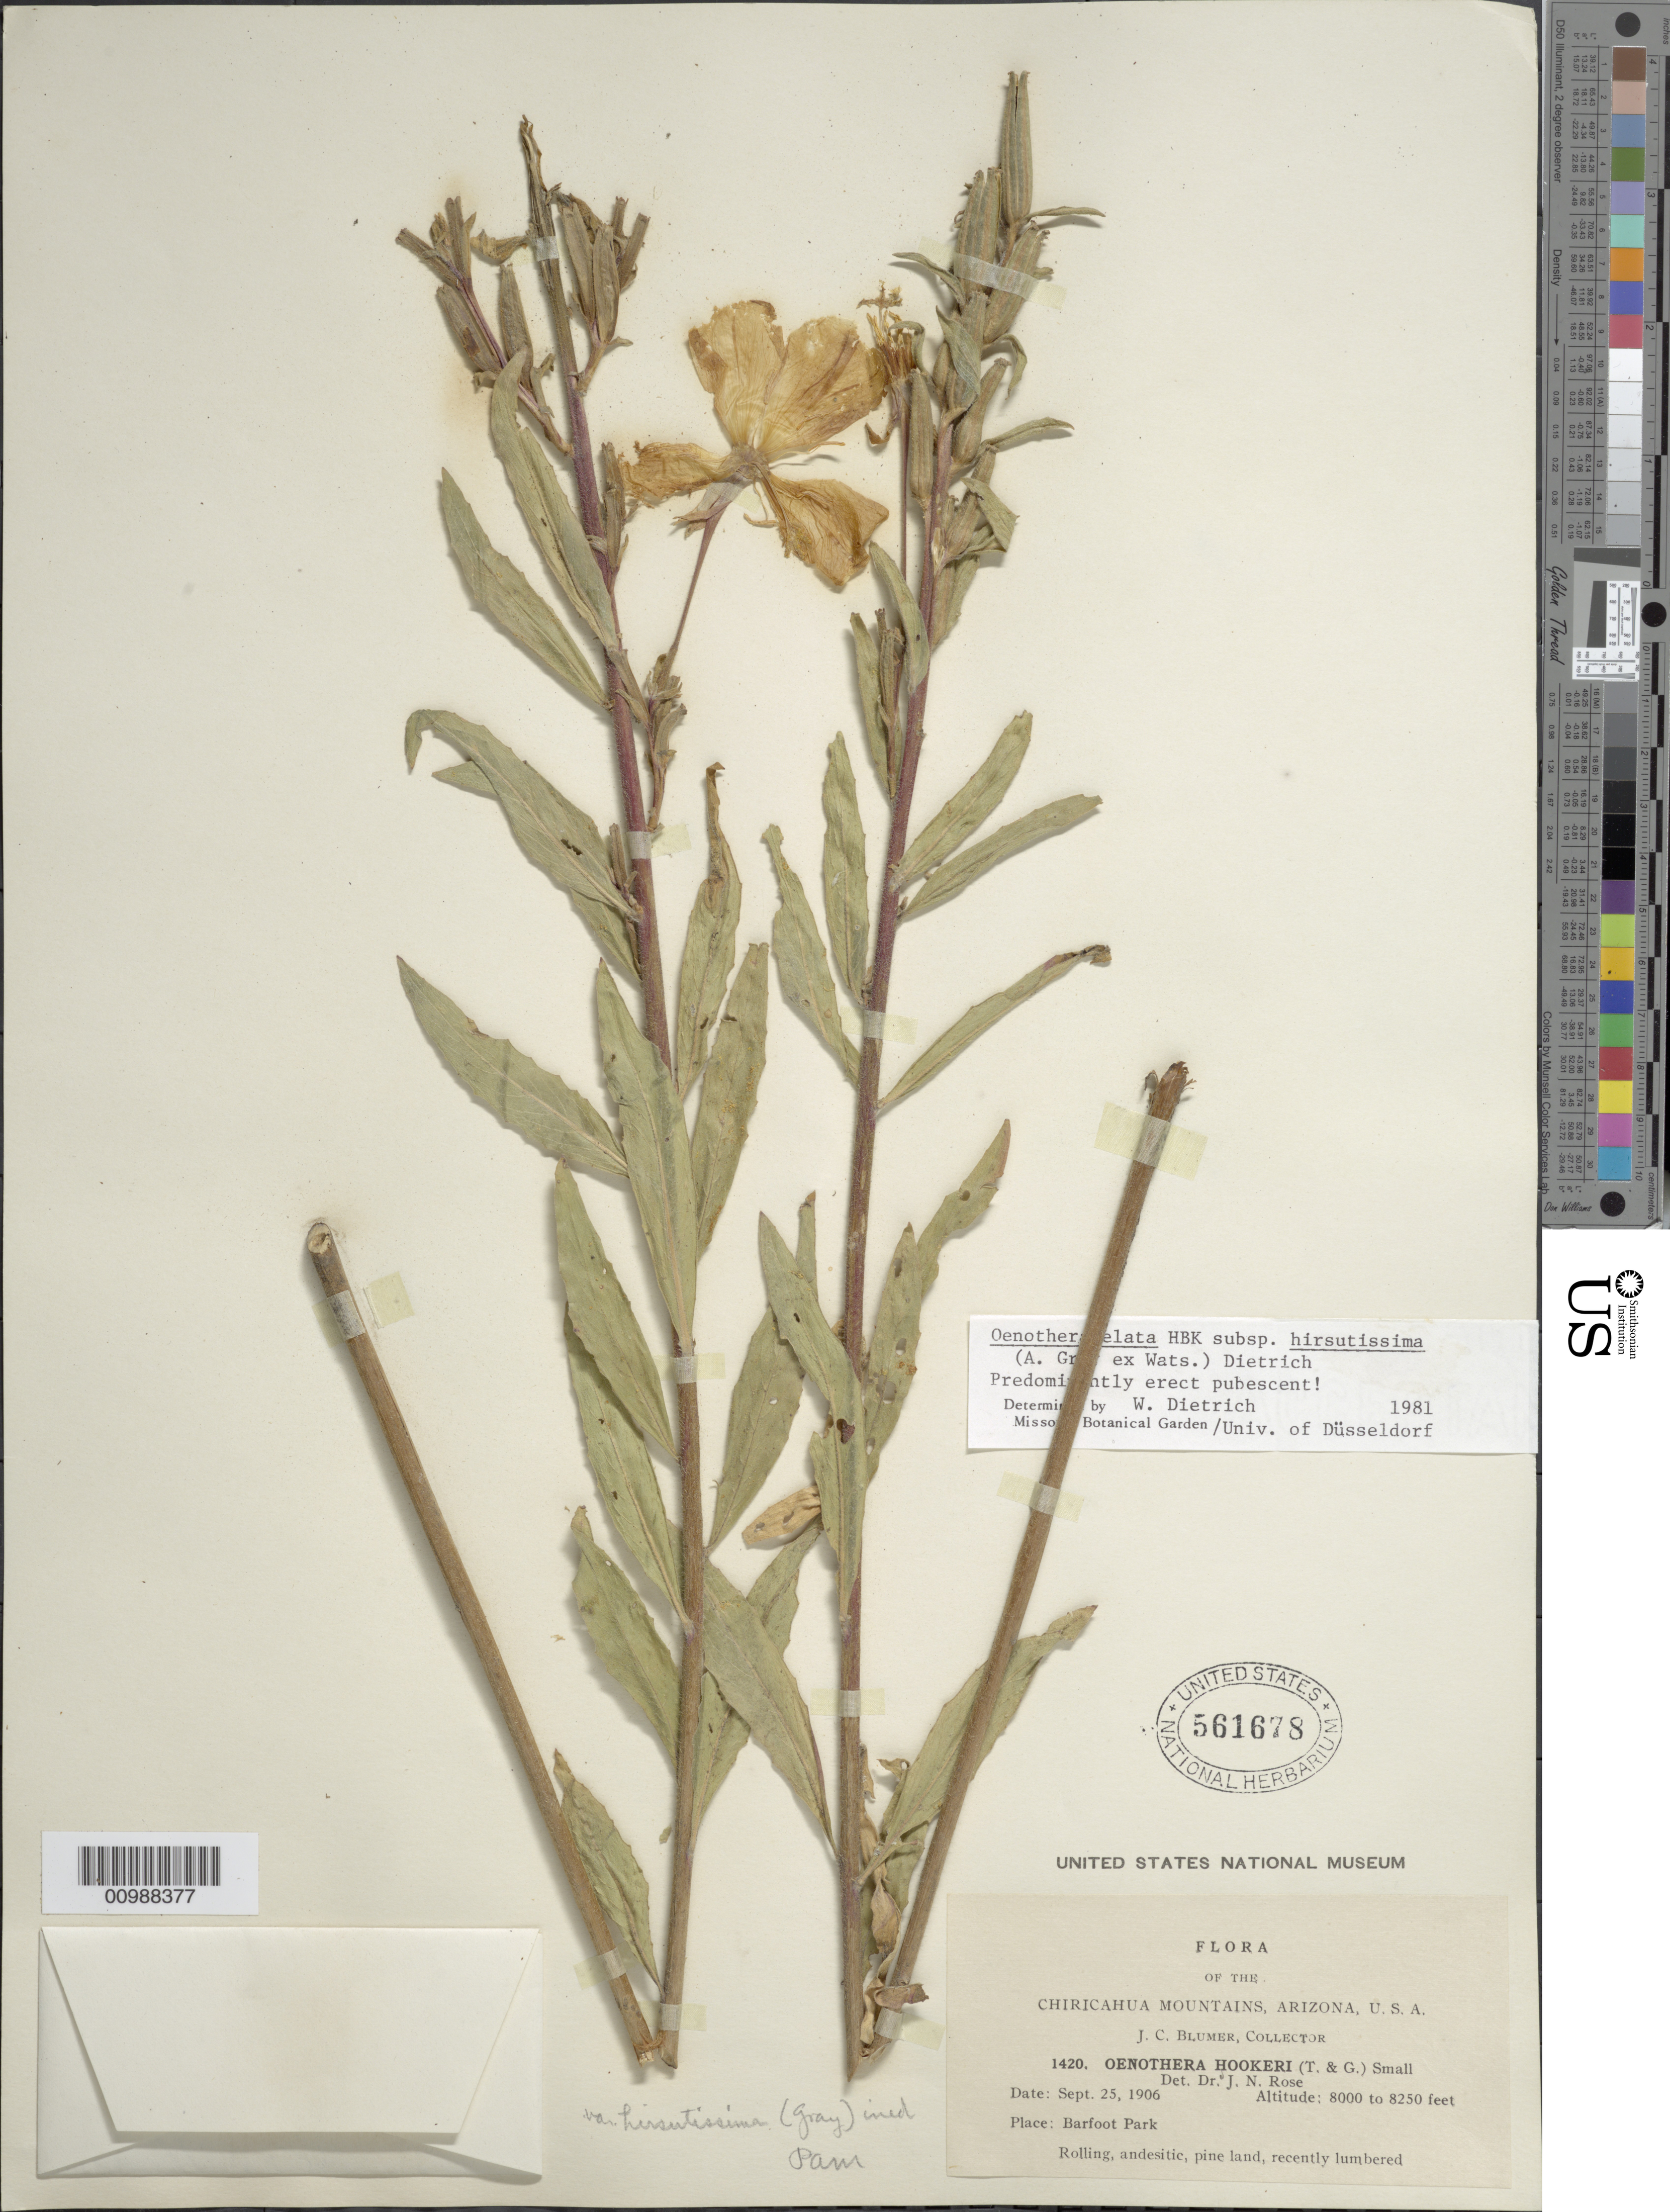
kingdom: Plantae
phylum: Tracheophyta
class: Magnoliopsida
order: Myrtales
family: Onagraceae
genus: Oenothera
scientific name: Oenothera elata subsp. hirsutissima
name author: (A. Gray ex S. Watson) W. Dietr.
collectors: J. C. Blumer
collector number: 1420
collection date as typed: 25 Sep 1906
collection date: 1906-09-25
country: United States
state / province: Arizona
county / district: Cochise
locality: Barfoot Park, Chiricahua Mountains. Rolling, andestic, pine land, recently lumbered.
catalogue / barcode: US 561678